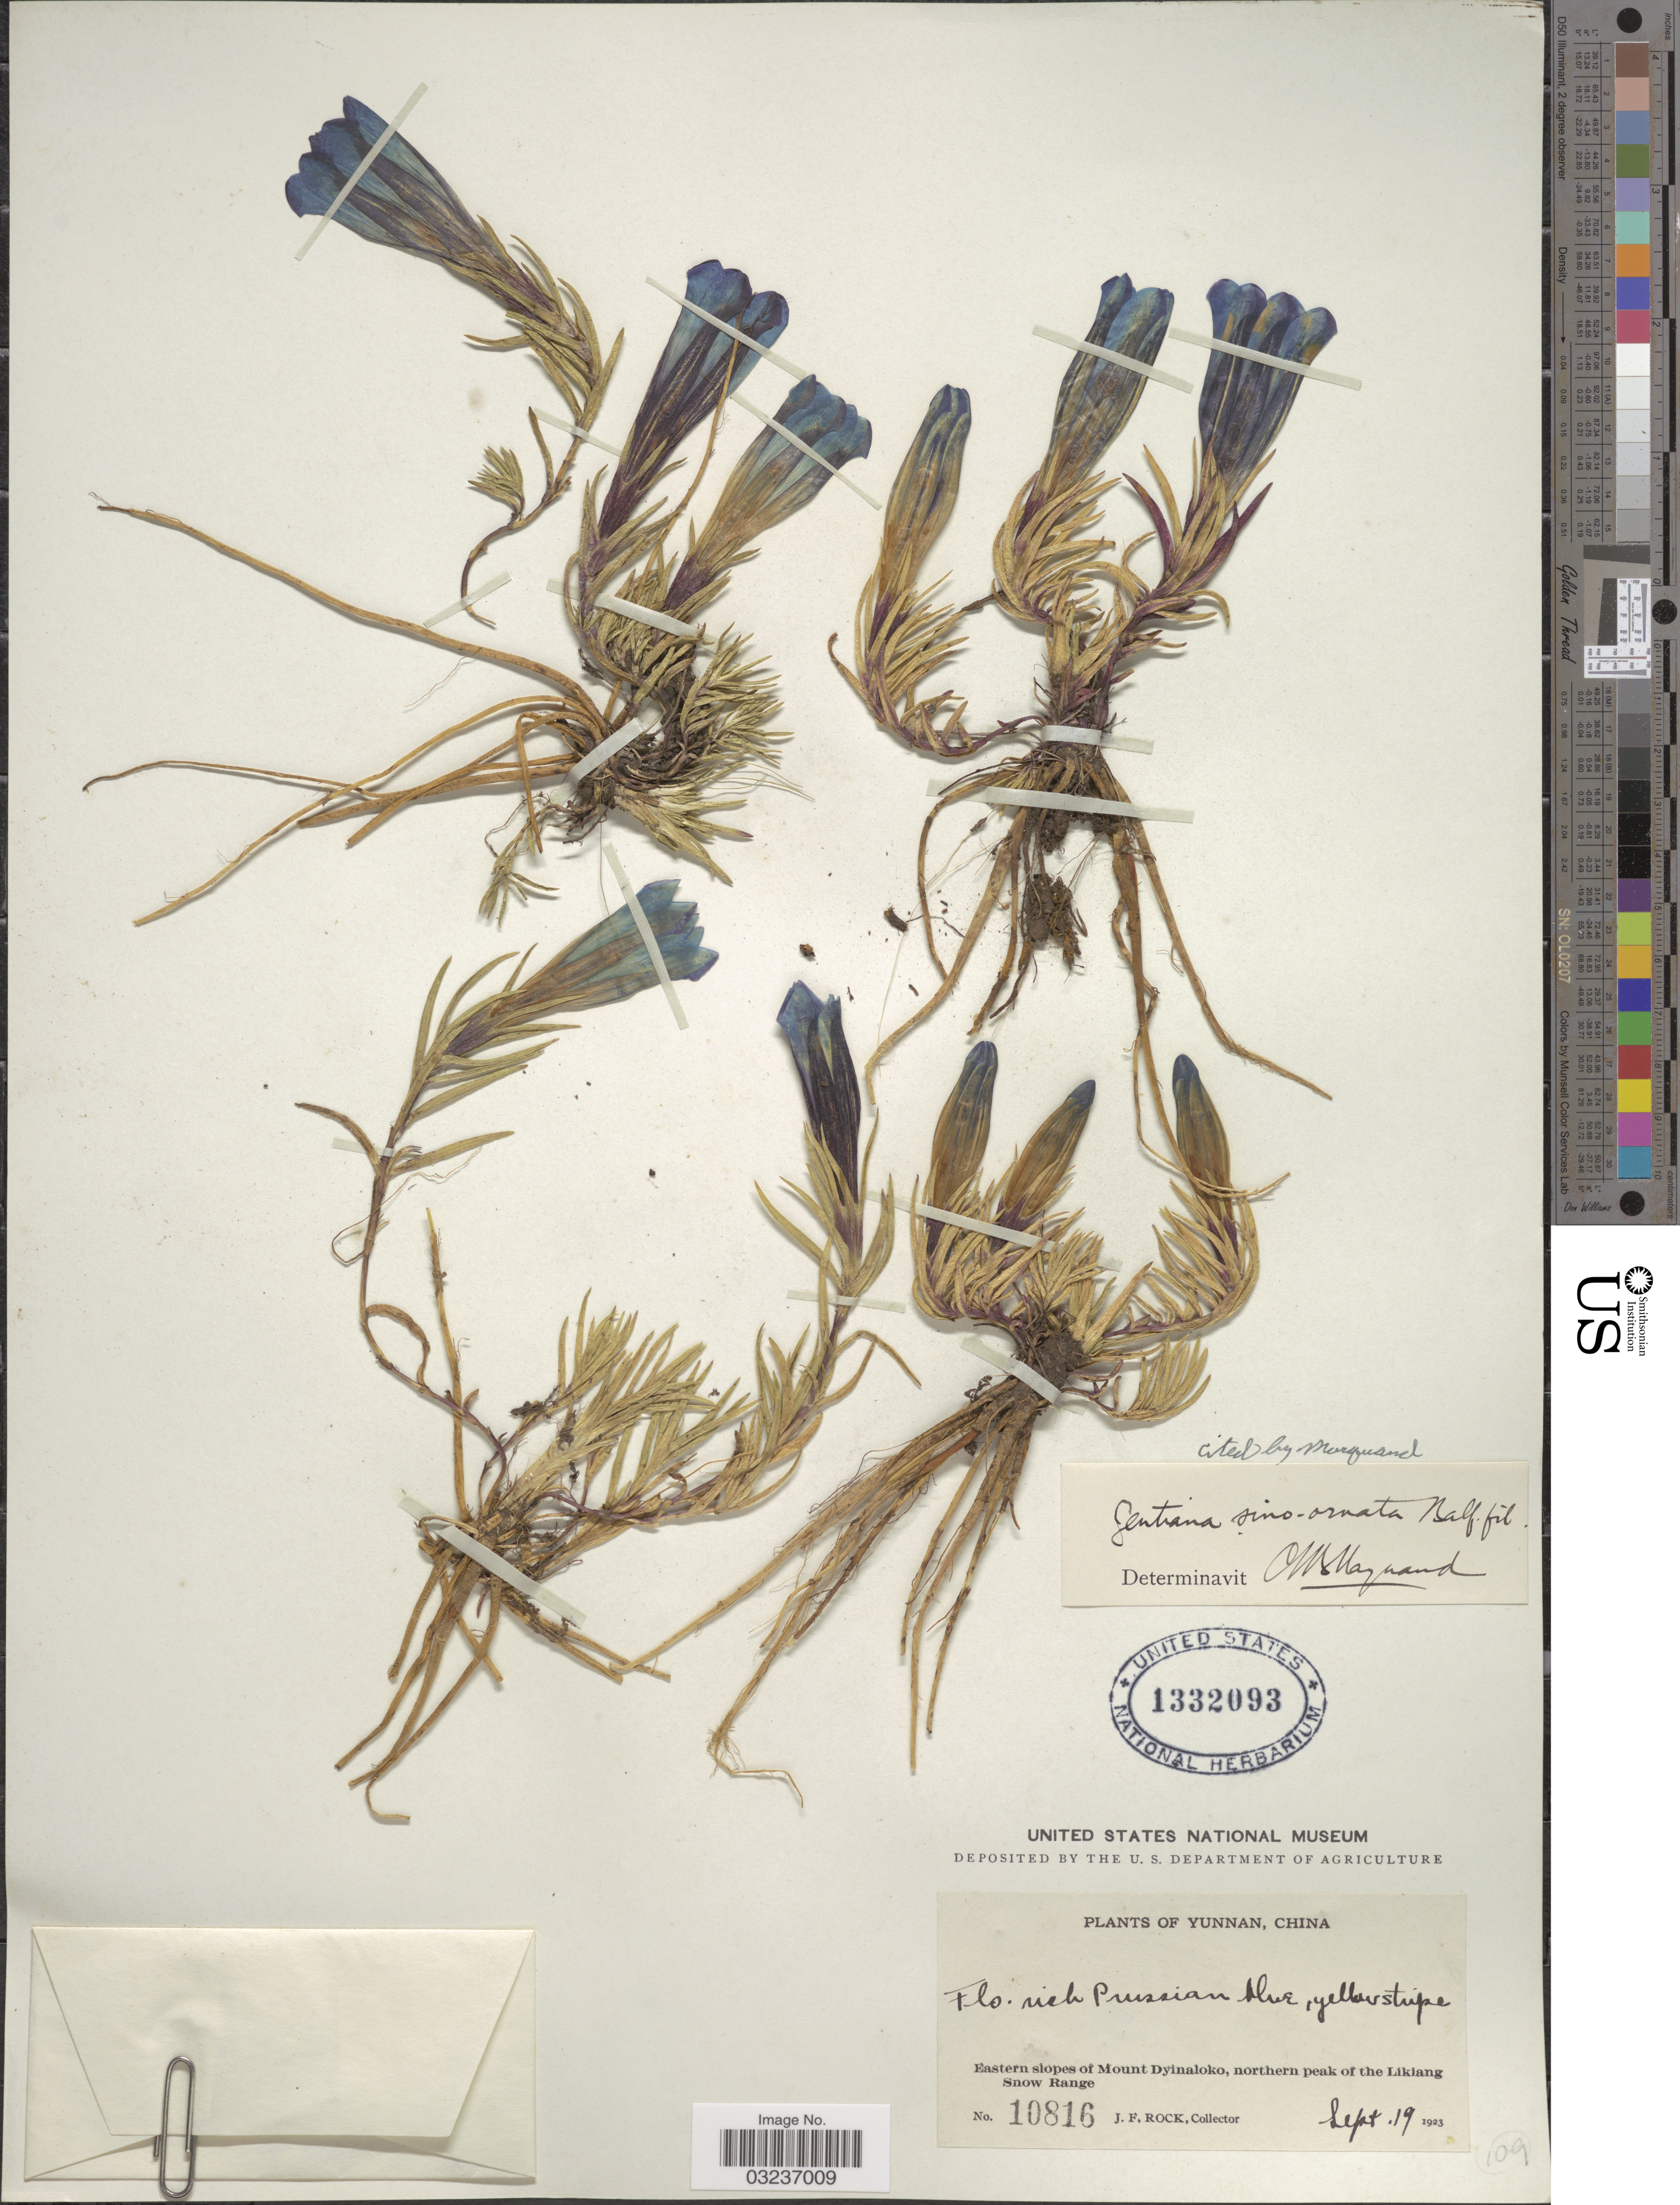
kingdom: Plantae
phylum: Tracheophyta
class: Magnoliopsida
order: Gentianales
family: Gentianaceae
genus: Gentiana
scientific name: Gentiana sino-ornata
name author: Balf. f.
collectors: J. Rock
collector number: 10816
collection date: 1923-09-19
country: China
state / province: Yunnan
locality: Yunnan, China, Eastern slopes of Mount Dyinaloko, northern peak of the Likiang Snow Range.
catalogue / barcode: US 1332093